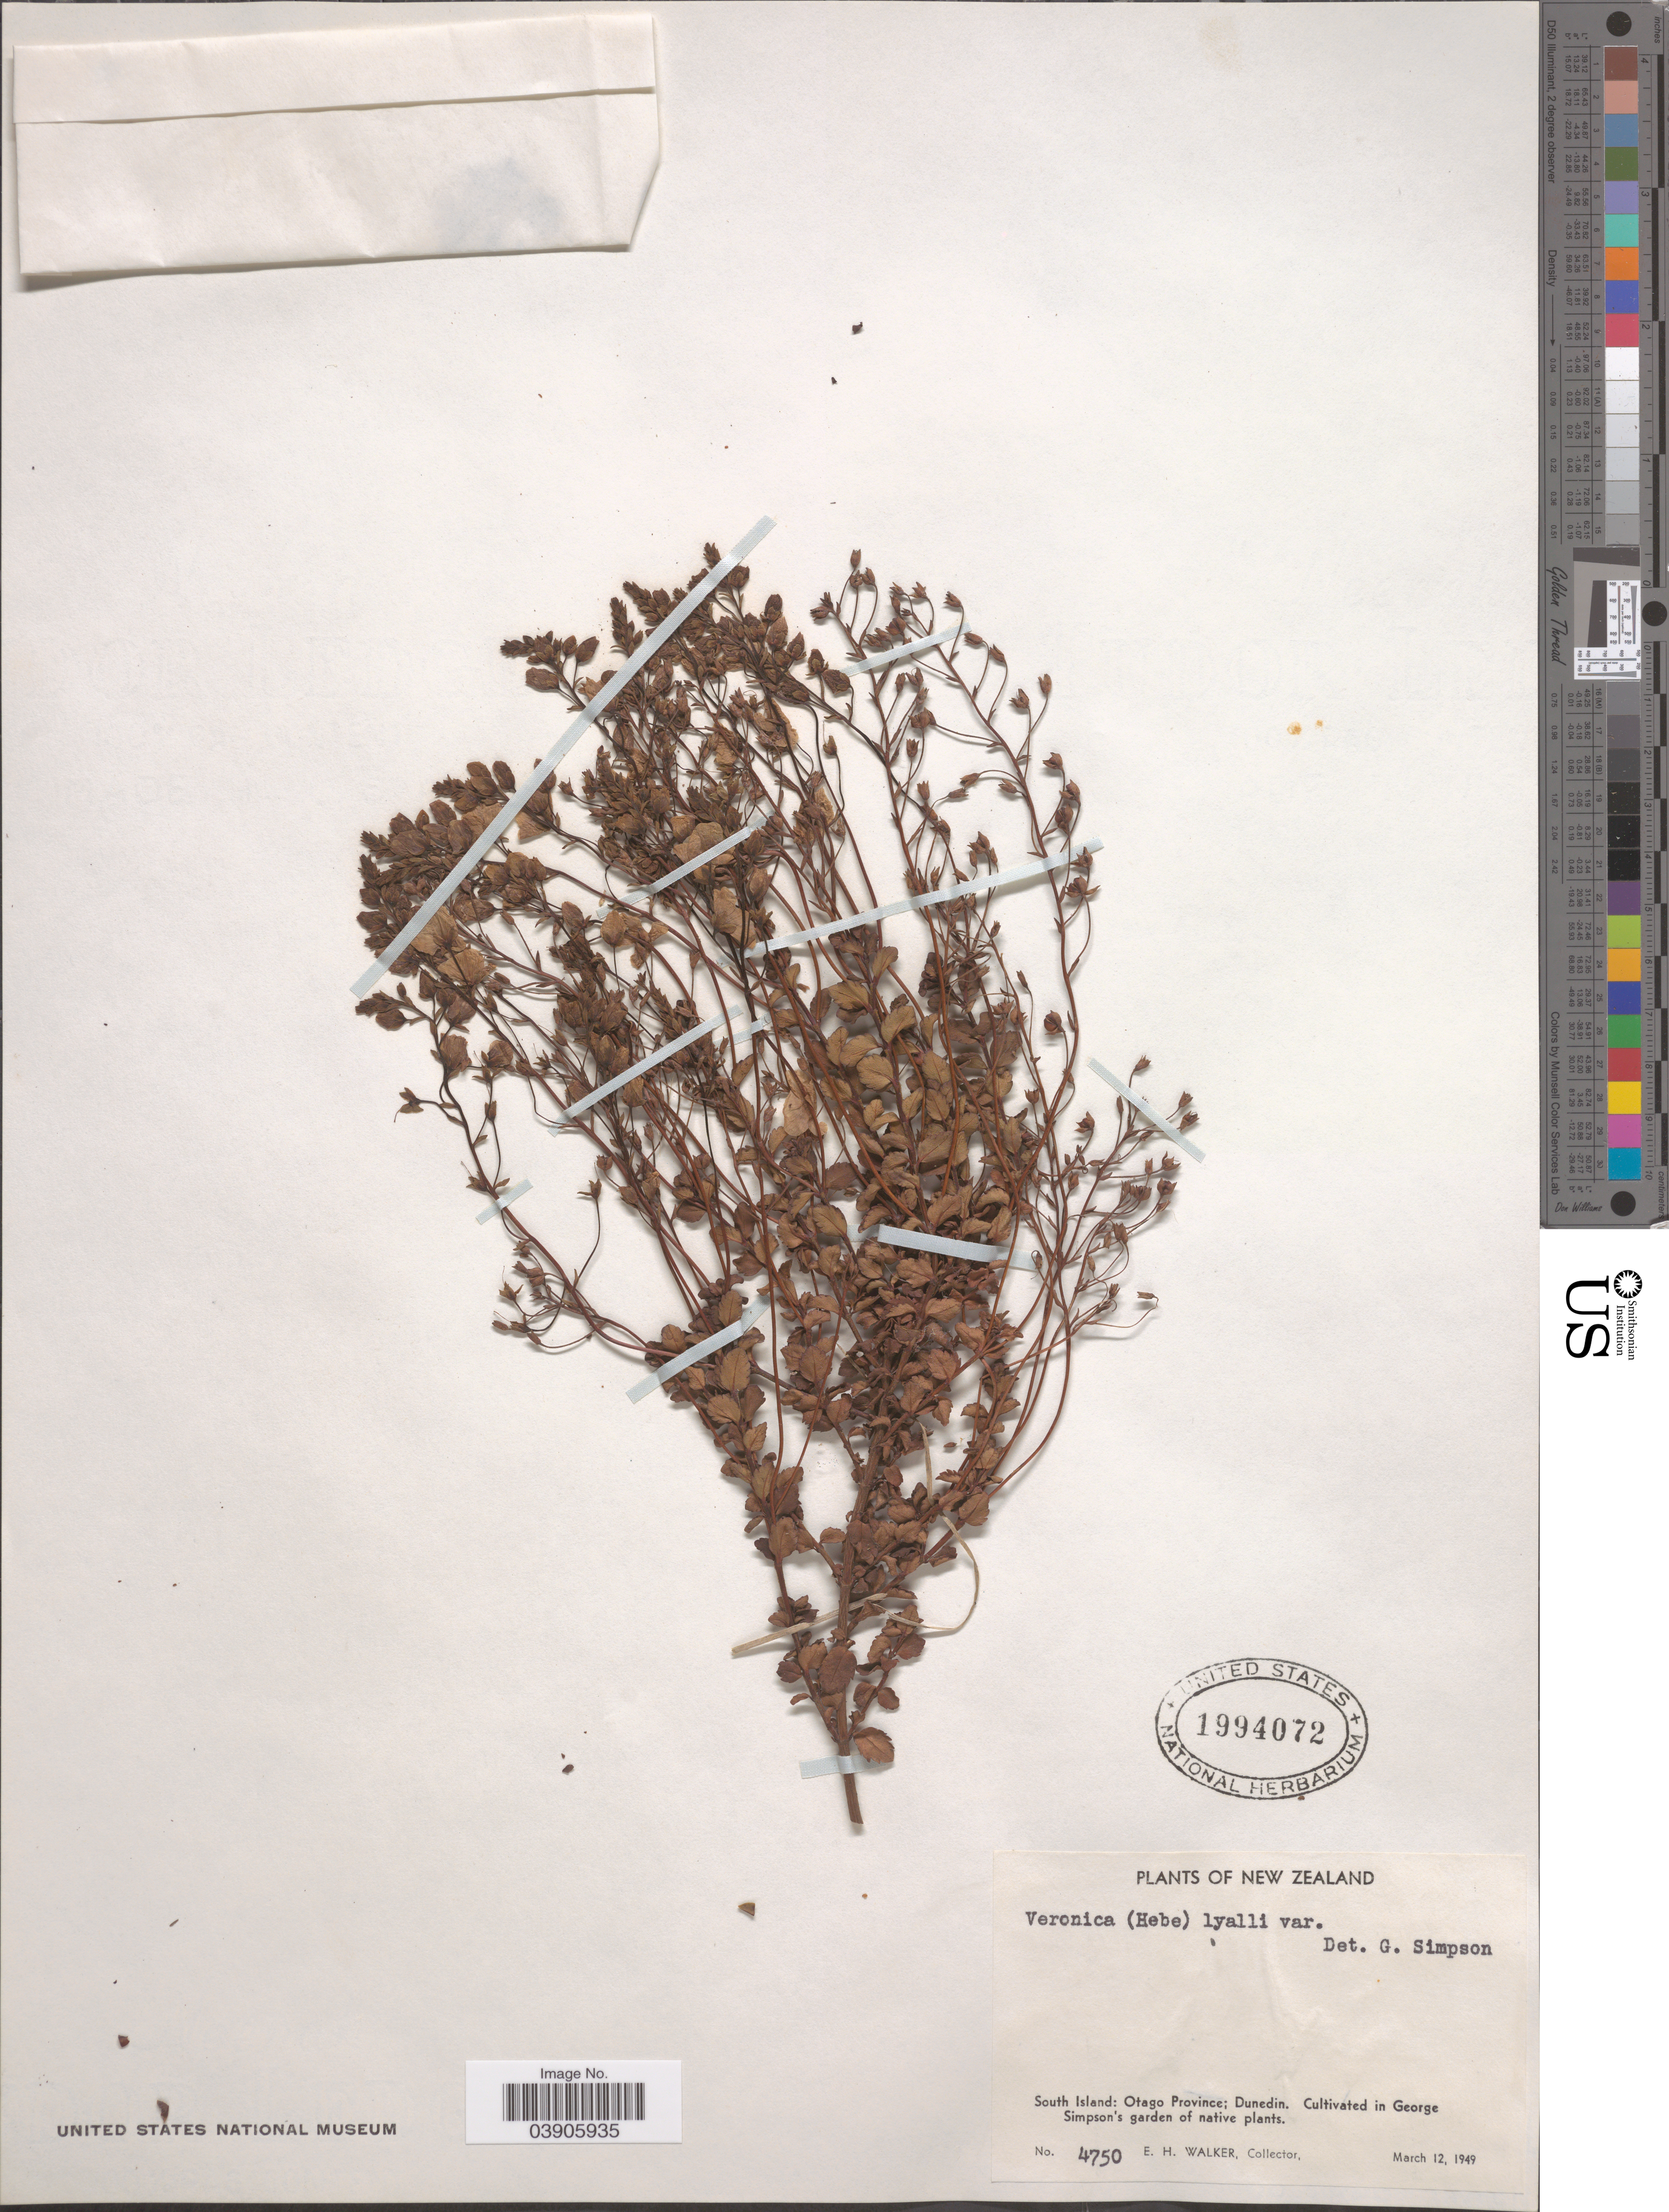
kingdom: Plantae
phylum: Tracheophyta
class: Magnoliopsida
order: Lamiales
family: Plantaginaceae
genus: Hebe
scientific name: Hebe lyallii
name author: (Hook. f.) A. Wall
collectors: E. H. Walker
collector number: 4750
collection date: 1949-03-12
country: New Zealand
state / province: Otago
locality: South Island: Dunedin. Cultivated in George Simpson's garden.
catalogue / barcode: US 1994072